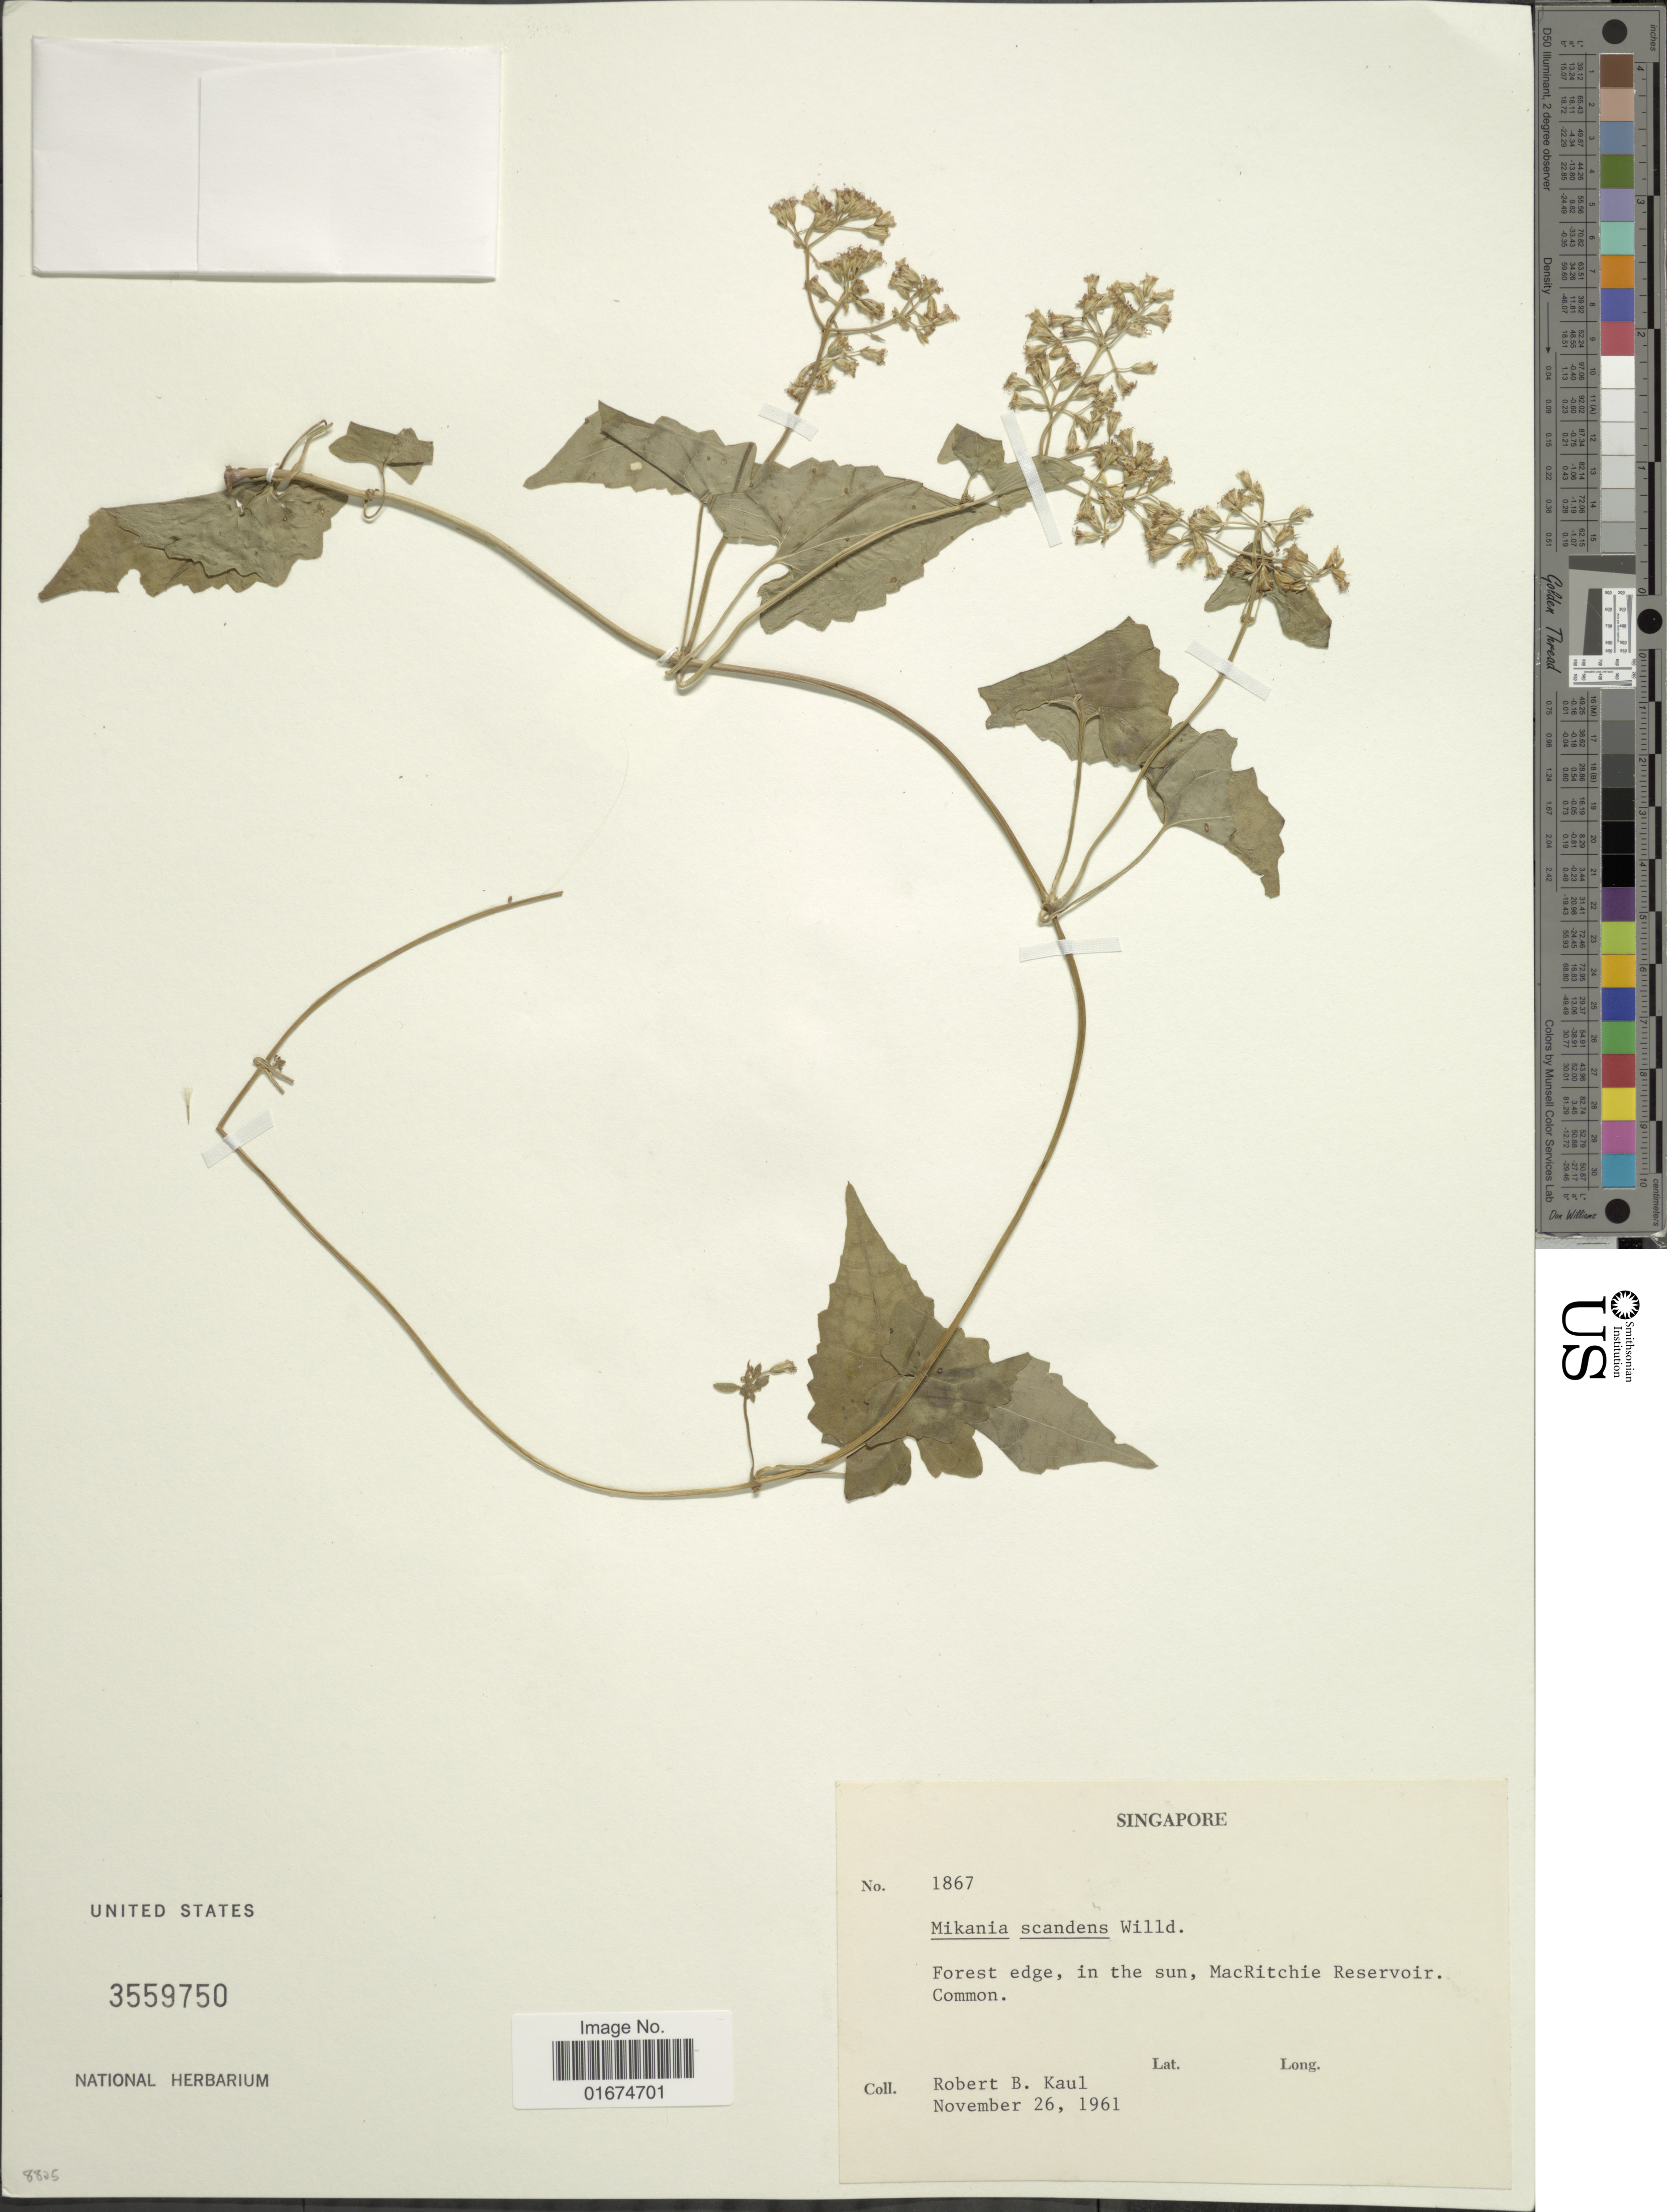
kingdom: Plantae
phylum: Tracheophyta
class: Magnoliopsida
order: Asterales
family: Asteraceae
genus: Mikania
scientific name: Mikania scandens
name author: (L.) Willd.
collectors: R. Kaul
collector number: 1867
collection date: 1961-11-26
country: Singapore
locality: Forest edge, in the sun, MacRitchie Reservoir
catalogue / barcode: US 3559750